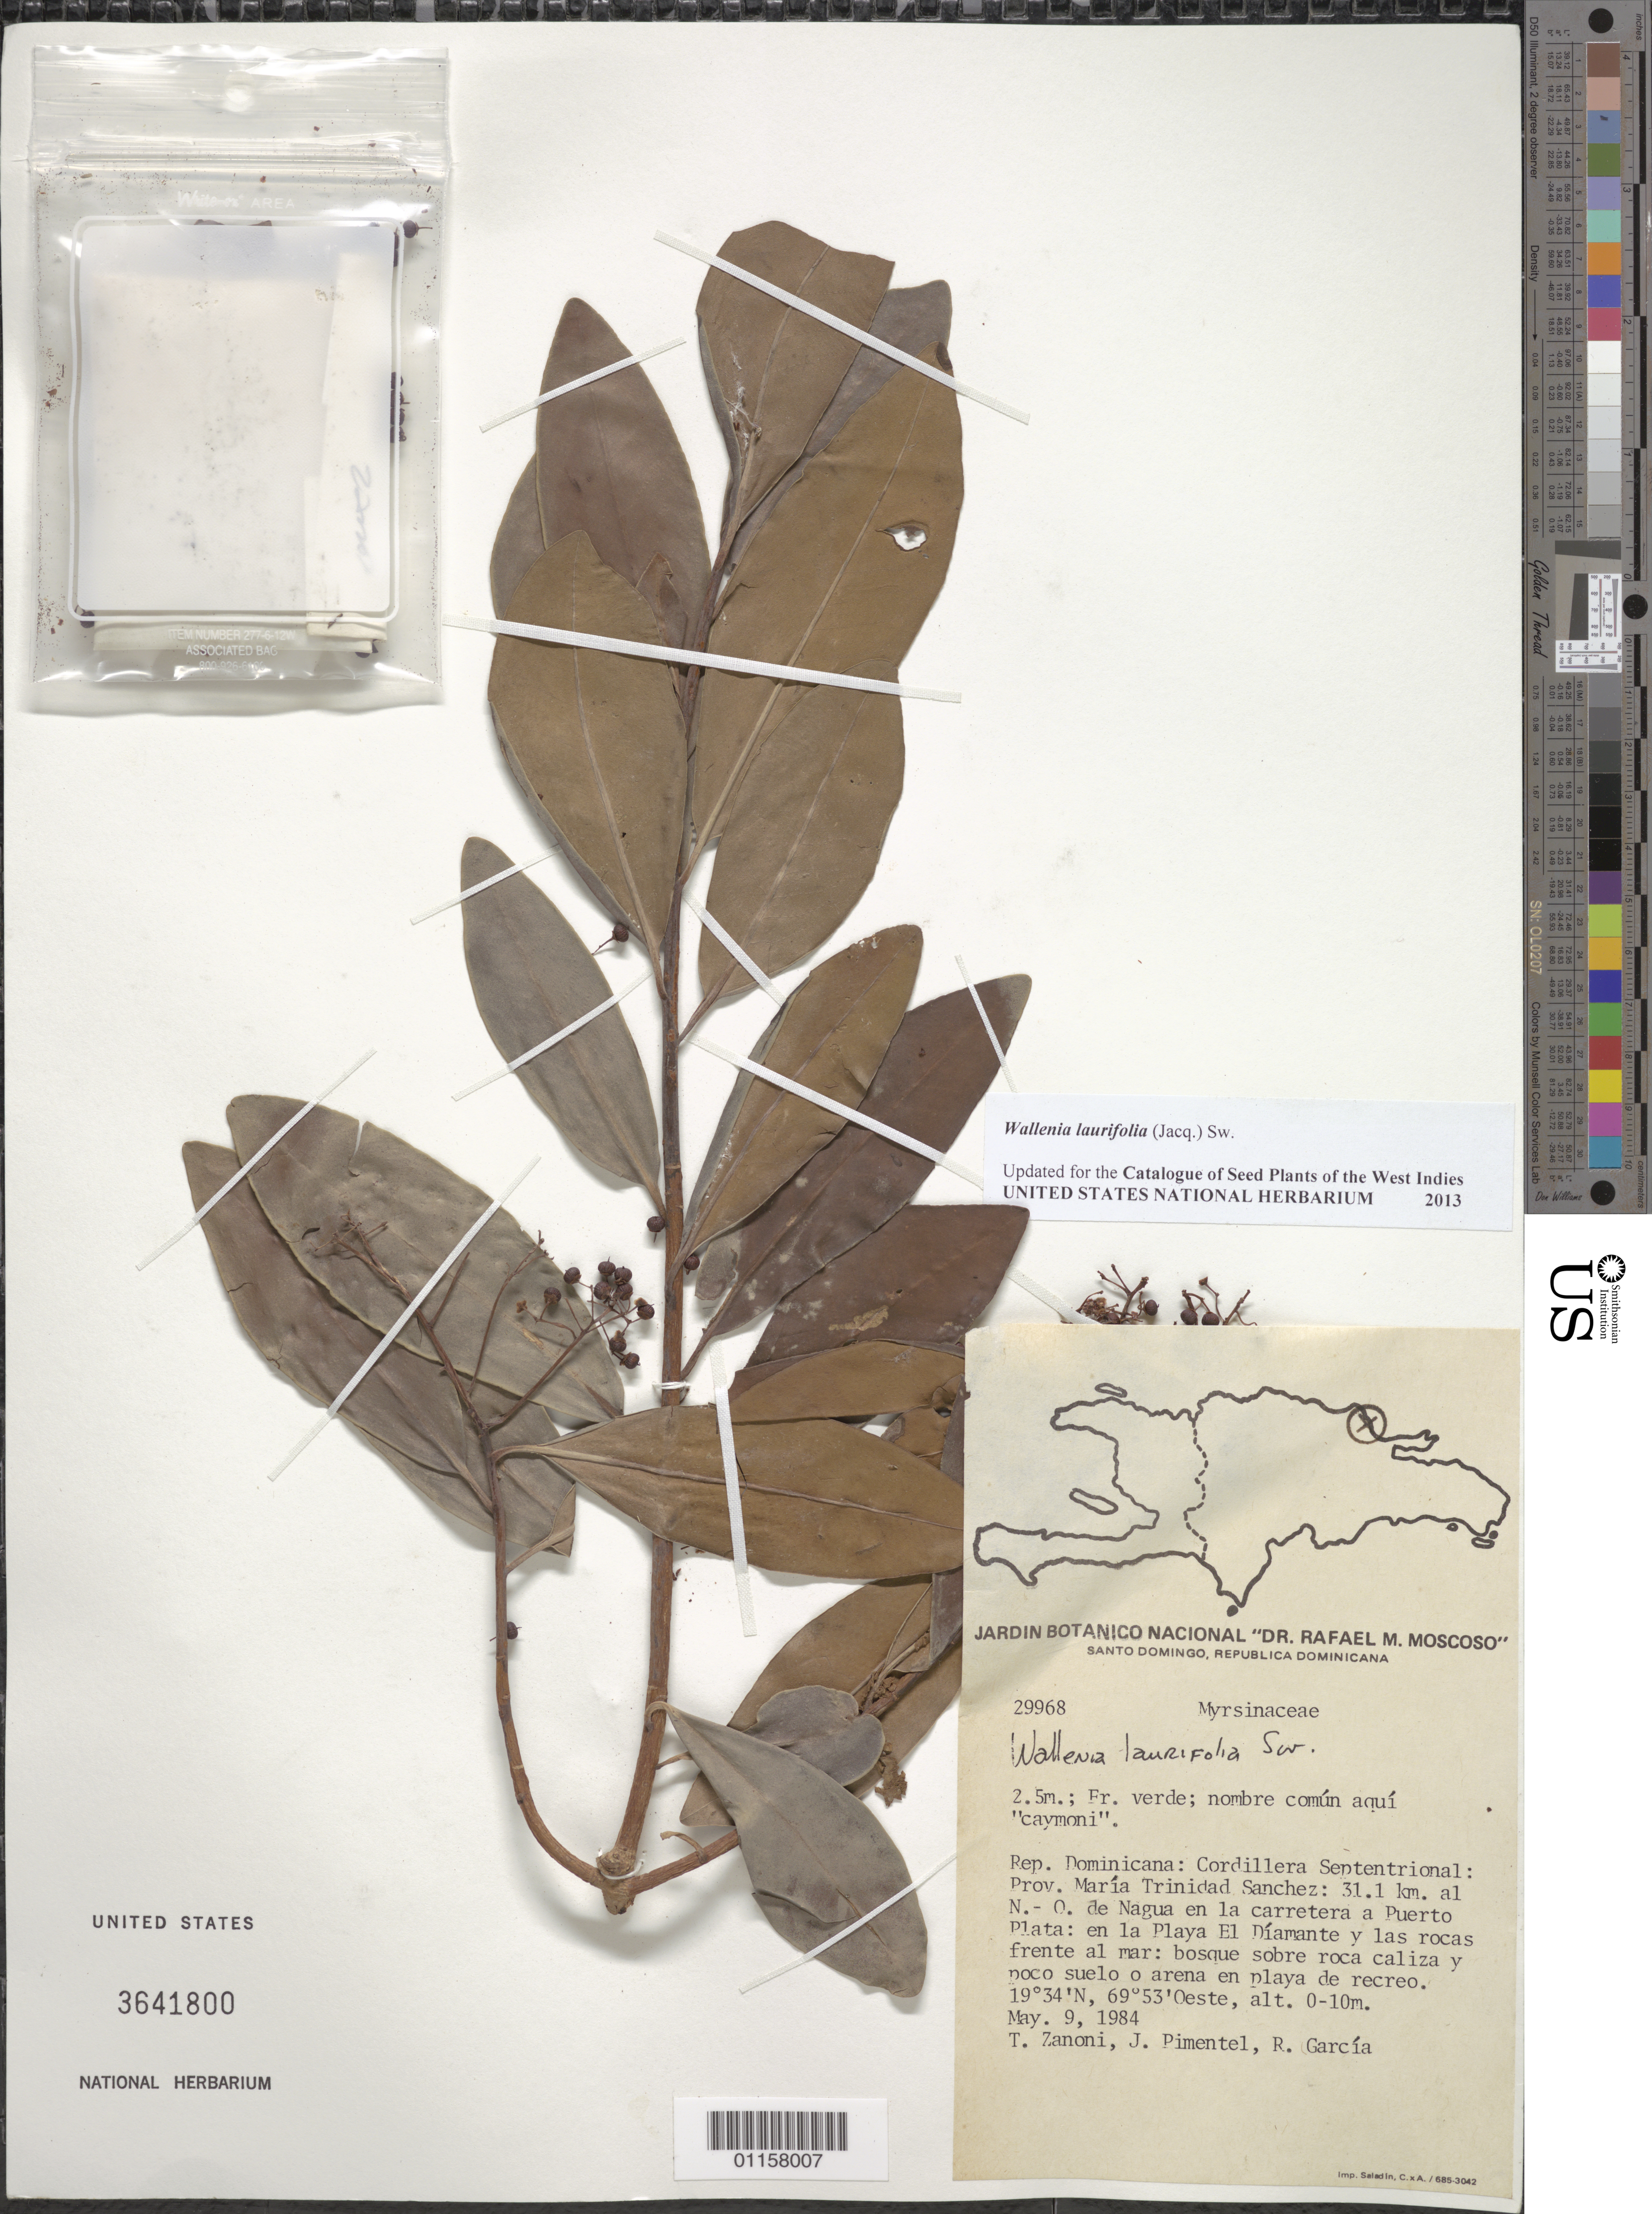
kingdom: Plantae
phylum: Tracheophyta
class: Magnoliopsida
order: Ericales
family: Primulaceae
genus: Wallenia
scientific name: Wallenia laurifolia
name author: Sw.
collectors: T. A. Zanoni, J. Pimentel & R. García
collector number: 29968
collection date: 1984-05-09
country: Dominican Republic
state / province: María Trinidad Sanchez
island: Hispaniola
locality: Cordillera Septentrional, 31.1 km al N.-O. de Nagua en la carretera a Puerto Plata; en la Playa el Díamante y las rocas frente al mar.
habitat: Bosque sobre roca caliza y poco suelo o arena en playa de recreo.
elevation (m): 0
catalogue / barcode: US 3641800